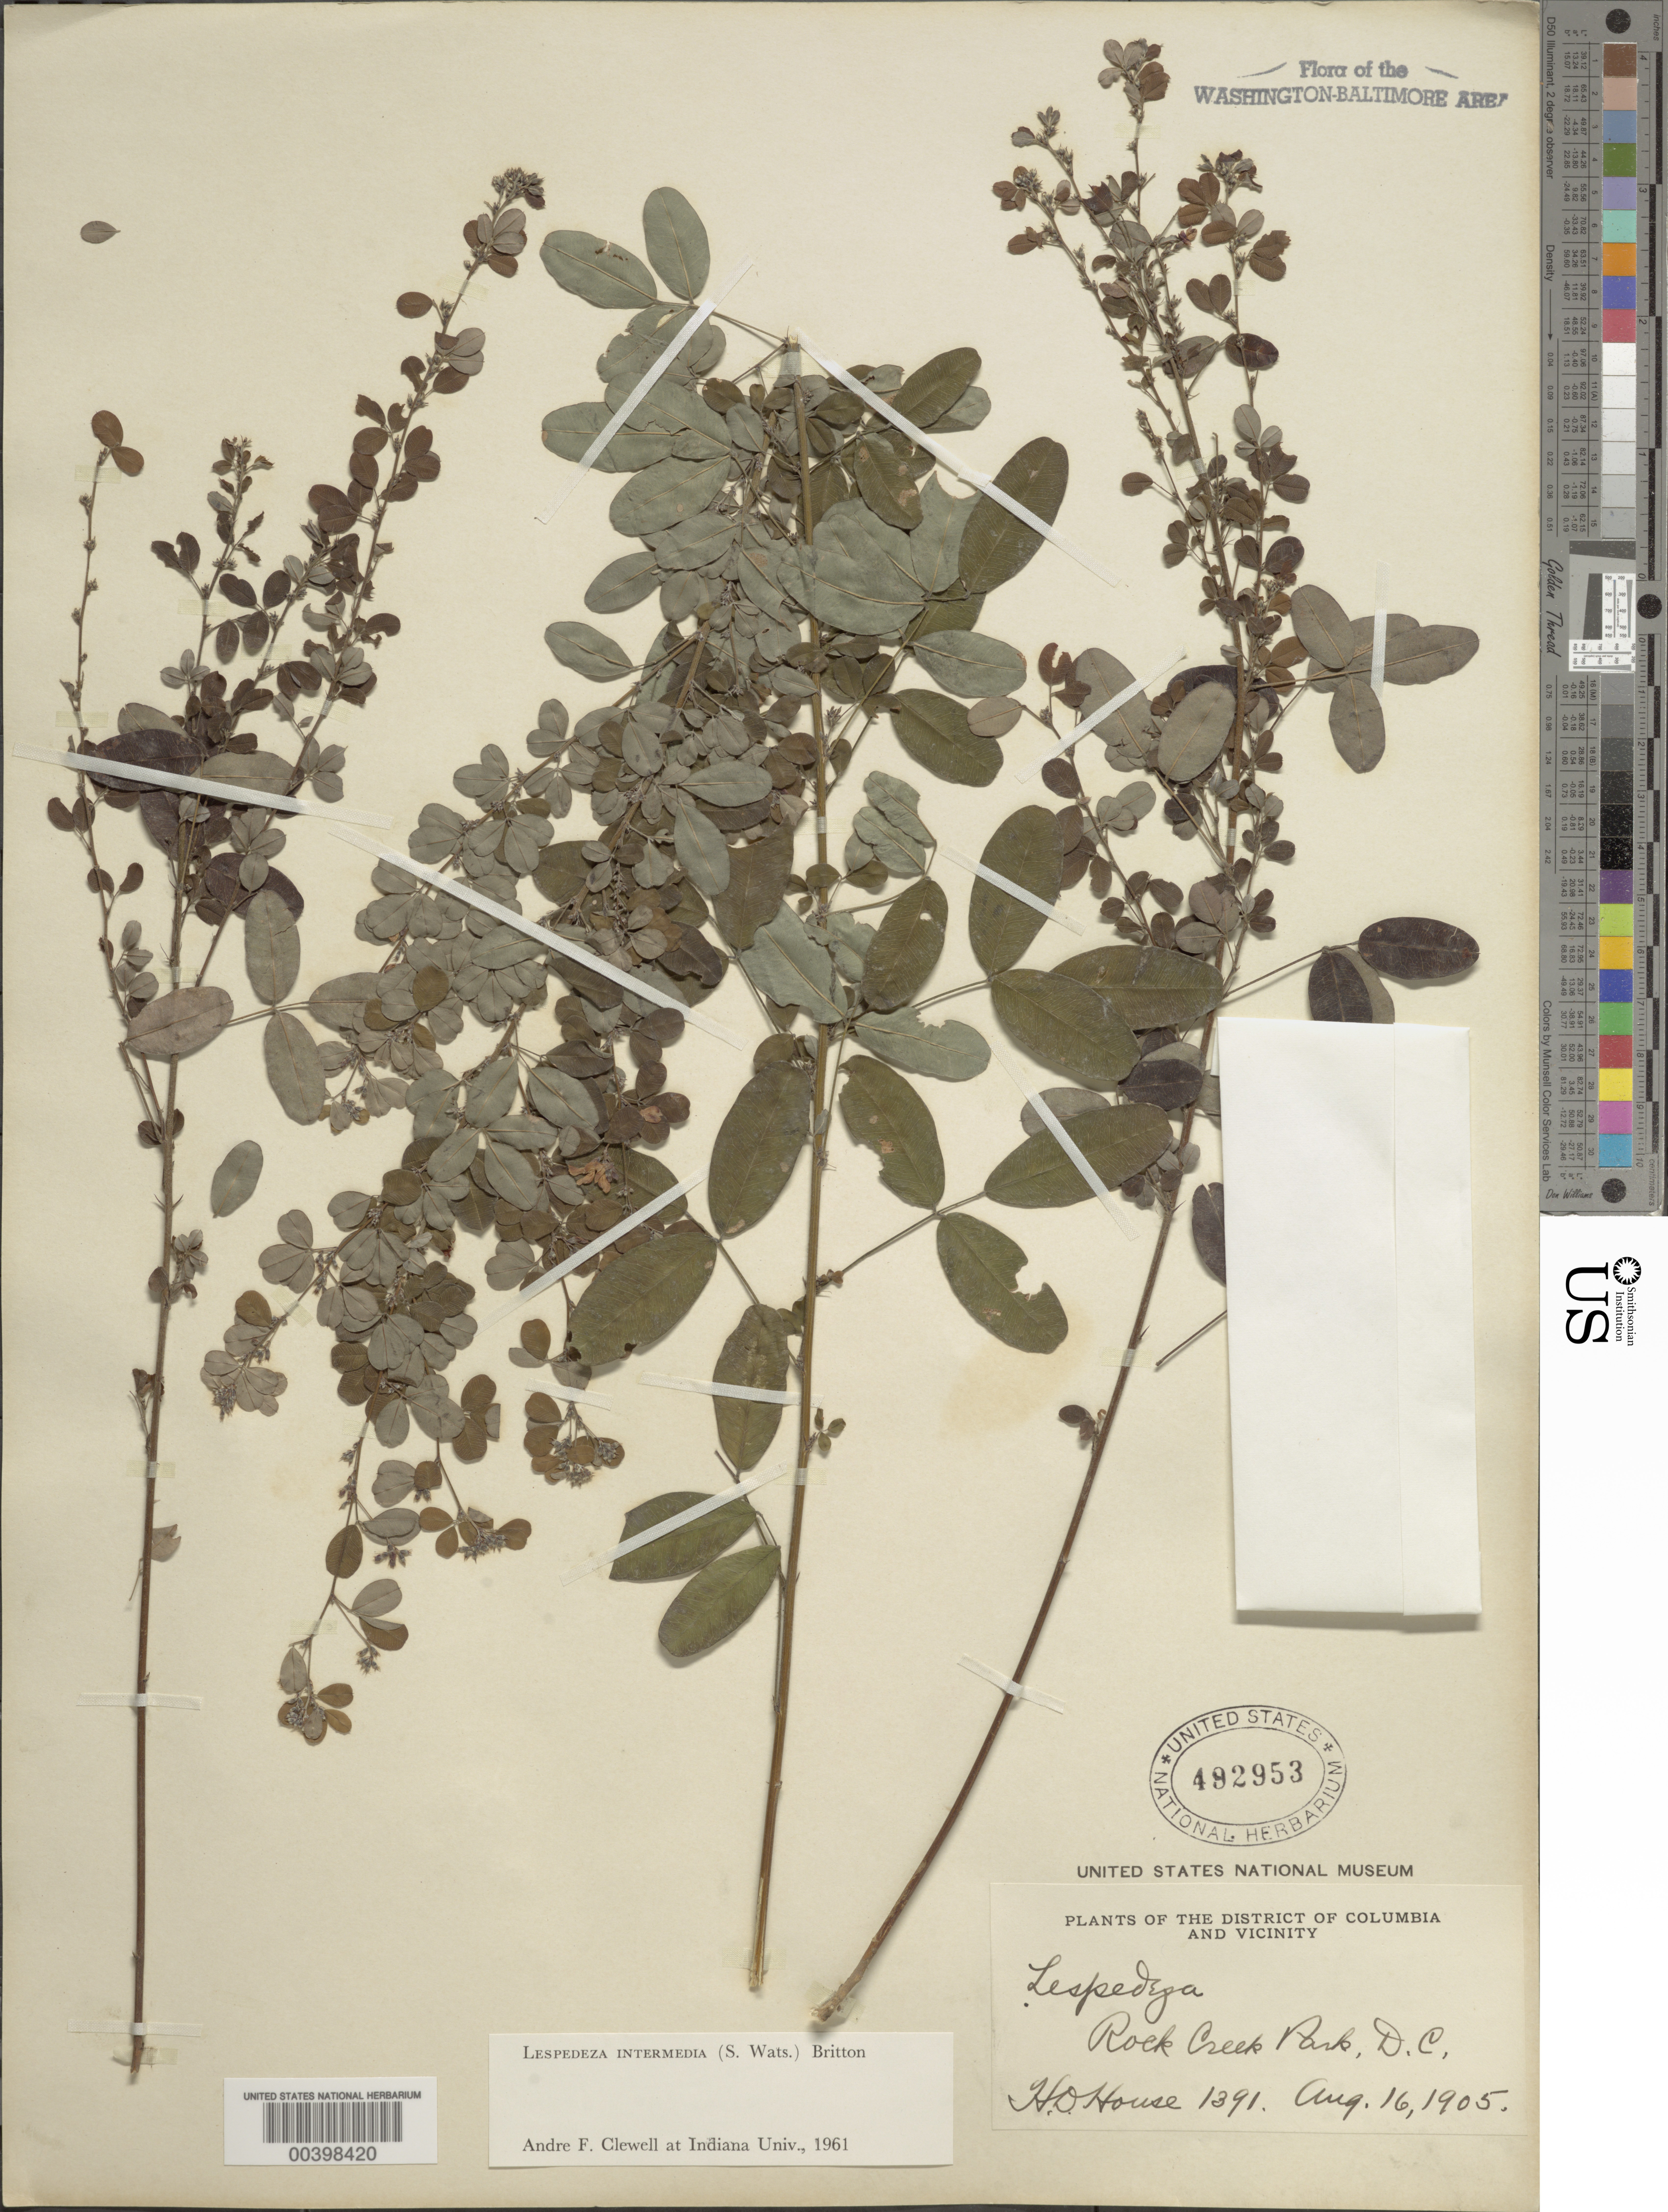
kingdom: Plantae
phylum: Tracheophyta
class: Magnoliopsida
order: Fabales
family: Fabaceae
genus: Lespedeza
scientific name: Lespedeza intermedia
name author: (S. Watson) Britton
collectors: H. D. House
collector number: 1391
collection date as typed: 16 Aug 1905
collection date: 1905-08-16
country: United States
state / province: District of Columbia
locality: Rock Creek Park Rock Creek Park and vicinity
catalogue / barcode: US 492953